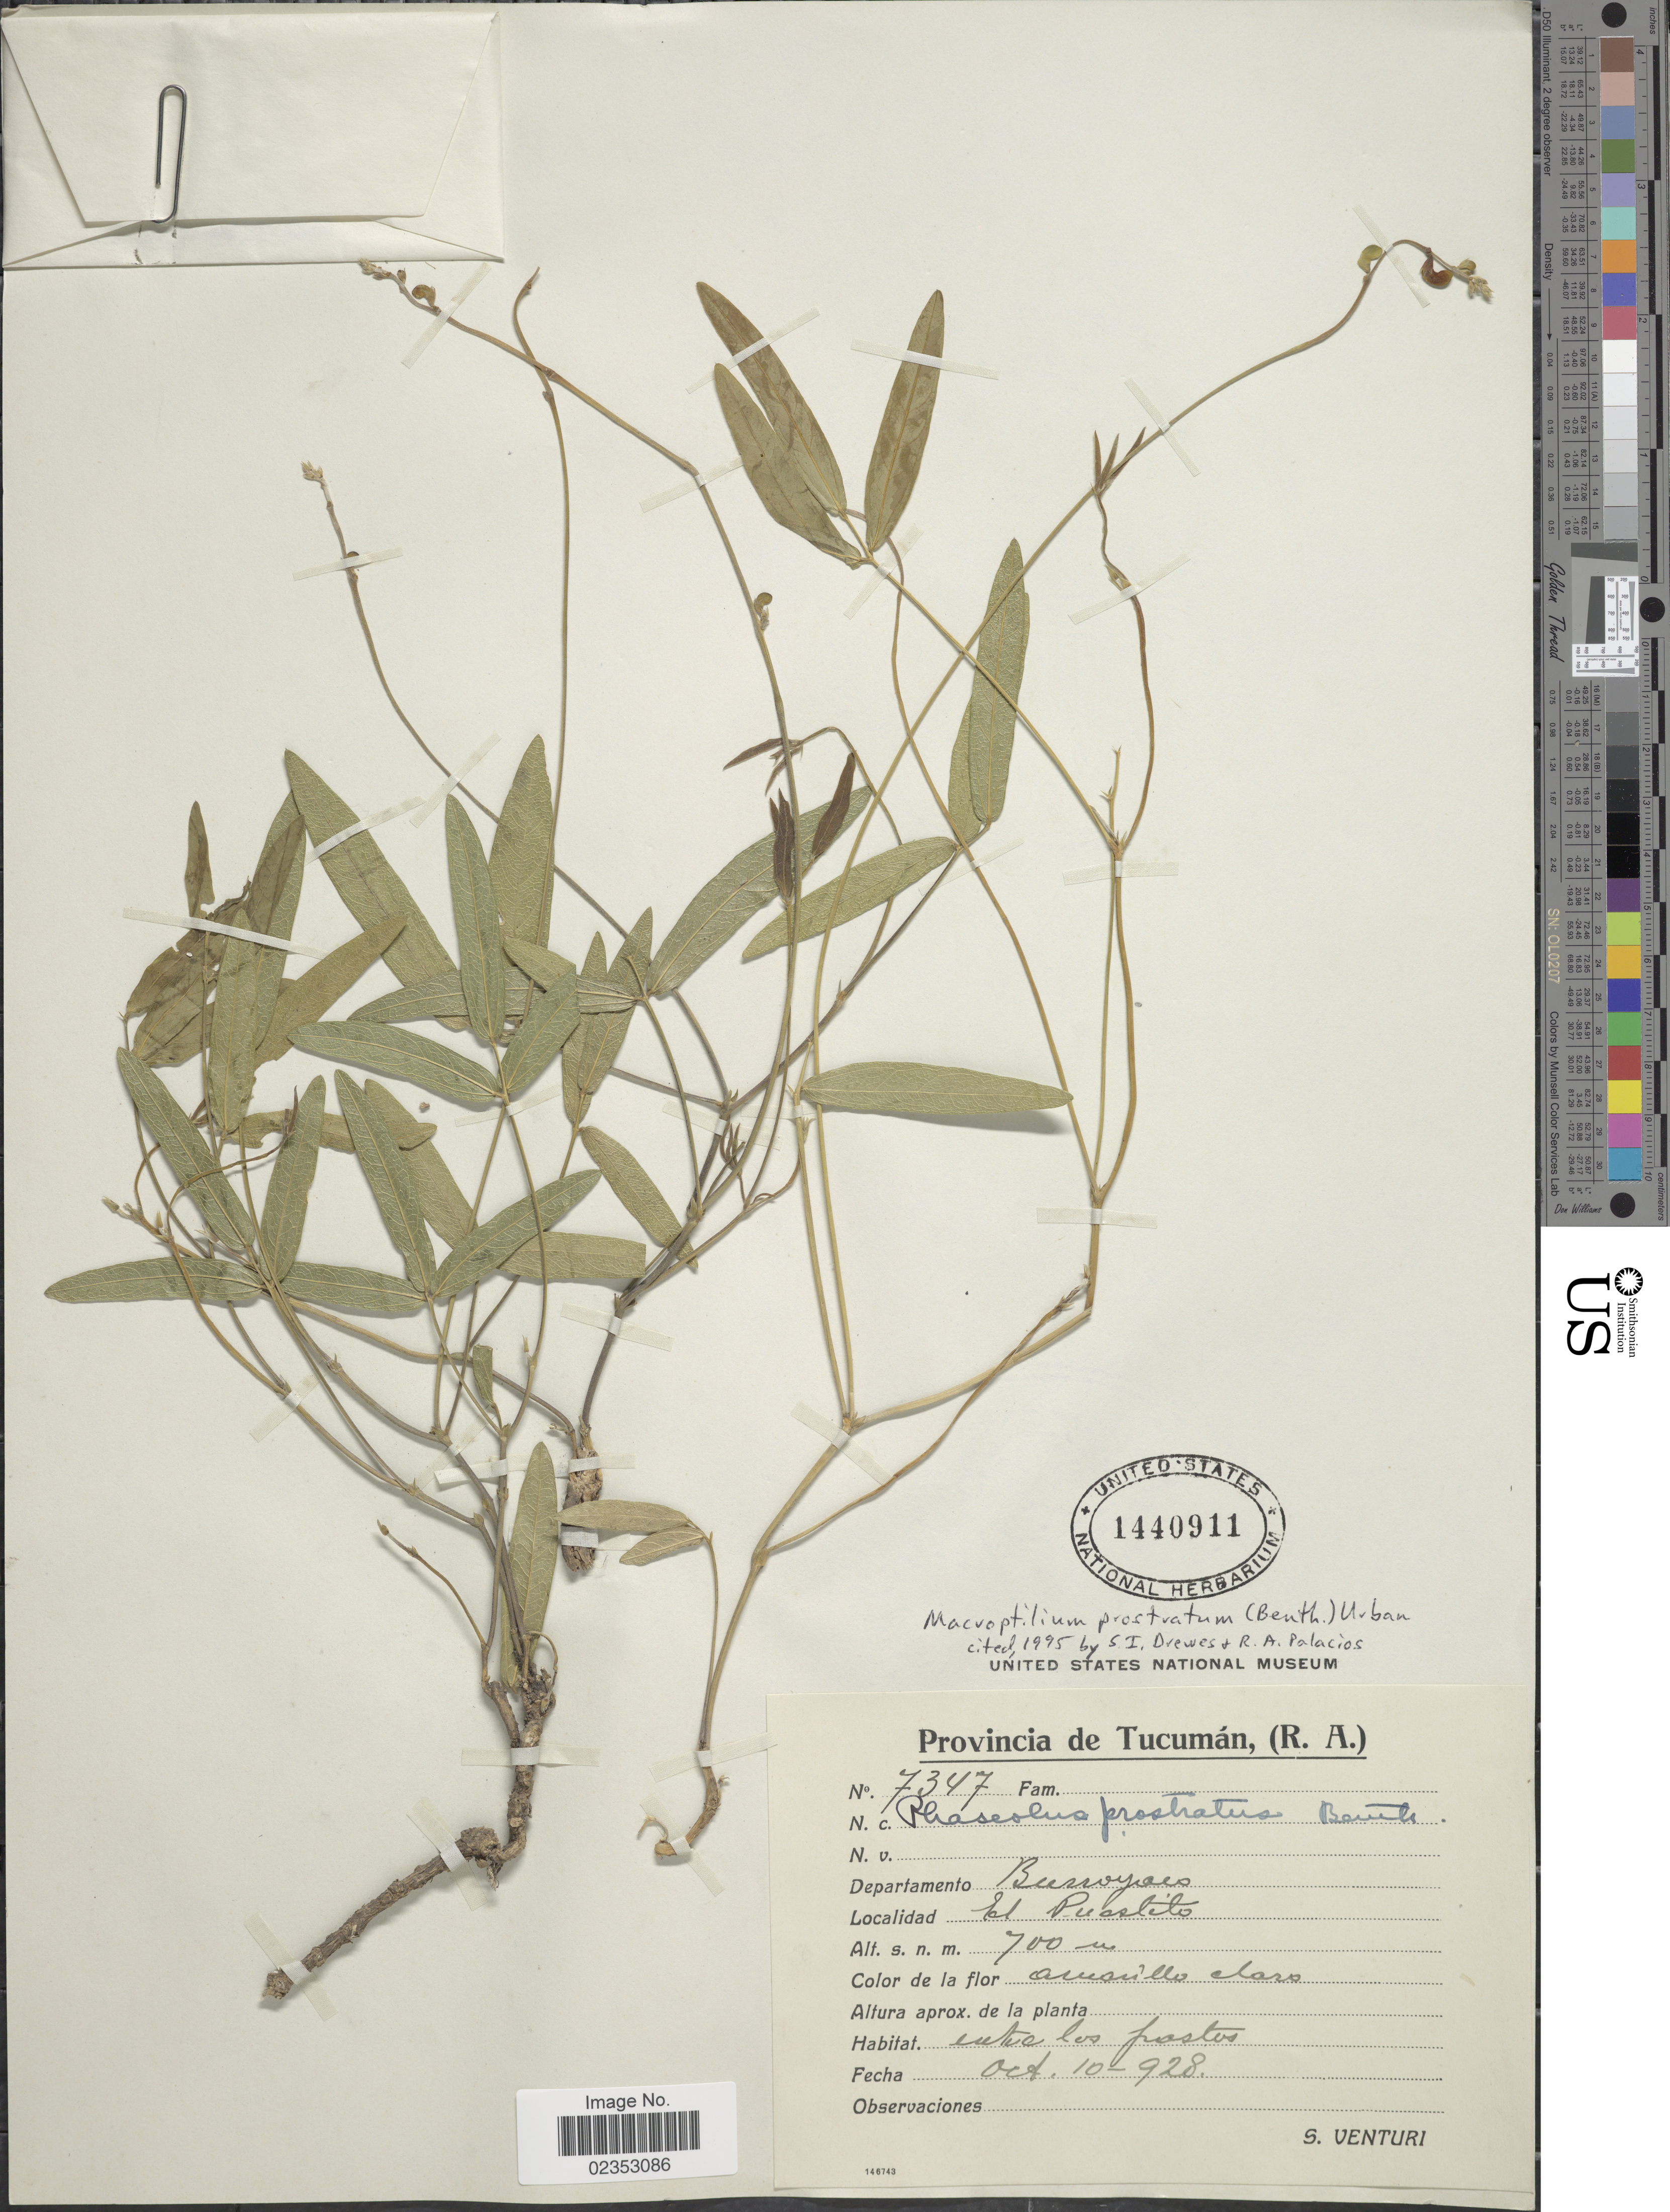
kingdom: Plantae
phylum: Tracheophyta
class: Magnoliopsida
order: Fabales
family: Fabaceae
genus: Macroptilium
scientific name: Macroptilium prostratum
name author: (Benth.) Urb.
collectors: S. Venturi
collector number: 7347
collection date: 1928-10-10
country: Argentina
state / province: Tucuman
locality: (R.A.) Departamento Burroyaco, El Puaslito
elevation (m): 700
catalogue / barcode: US 1440911